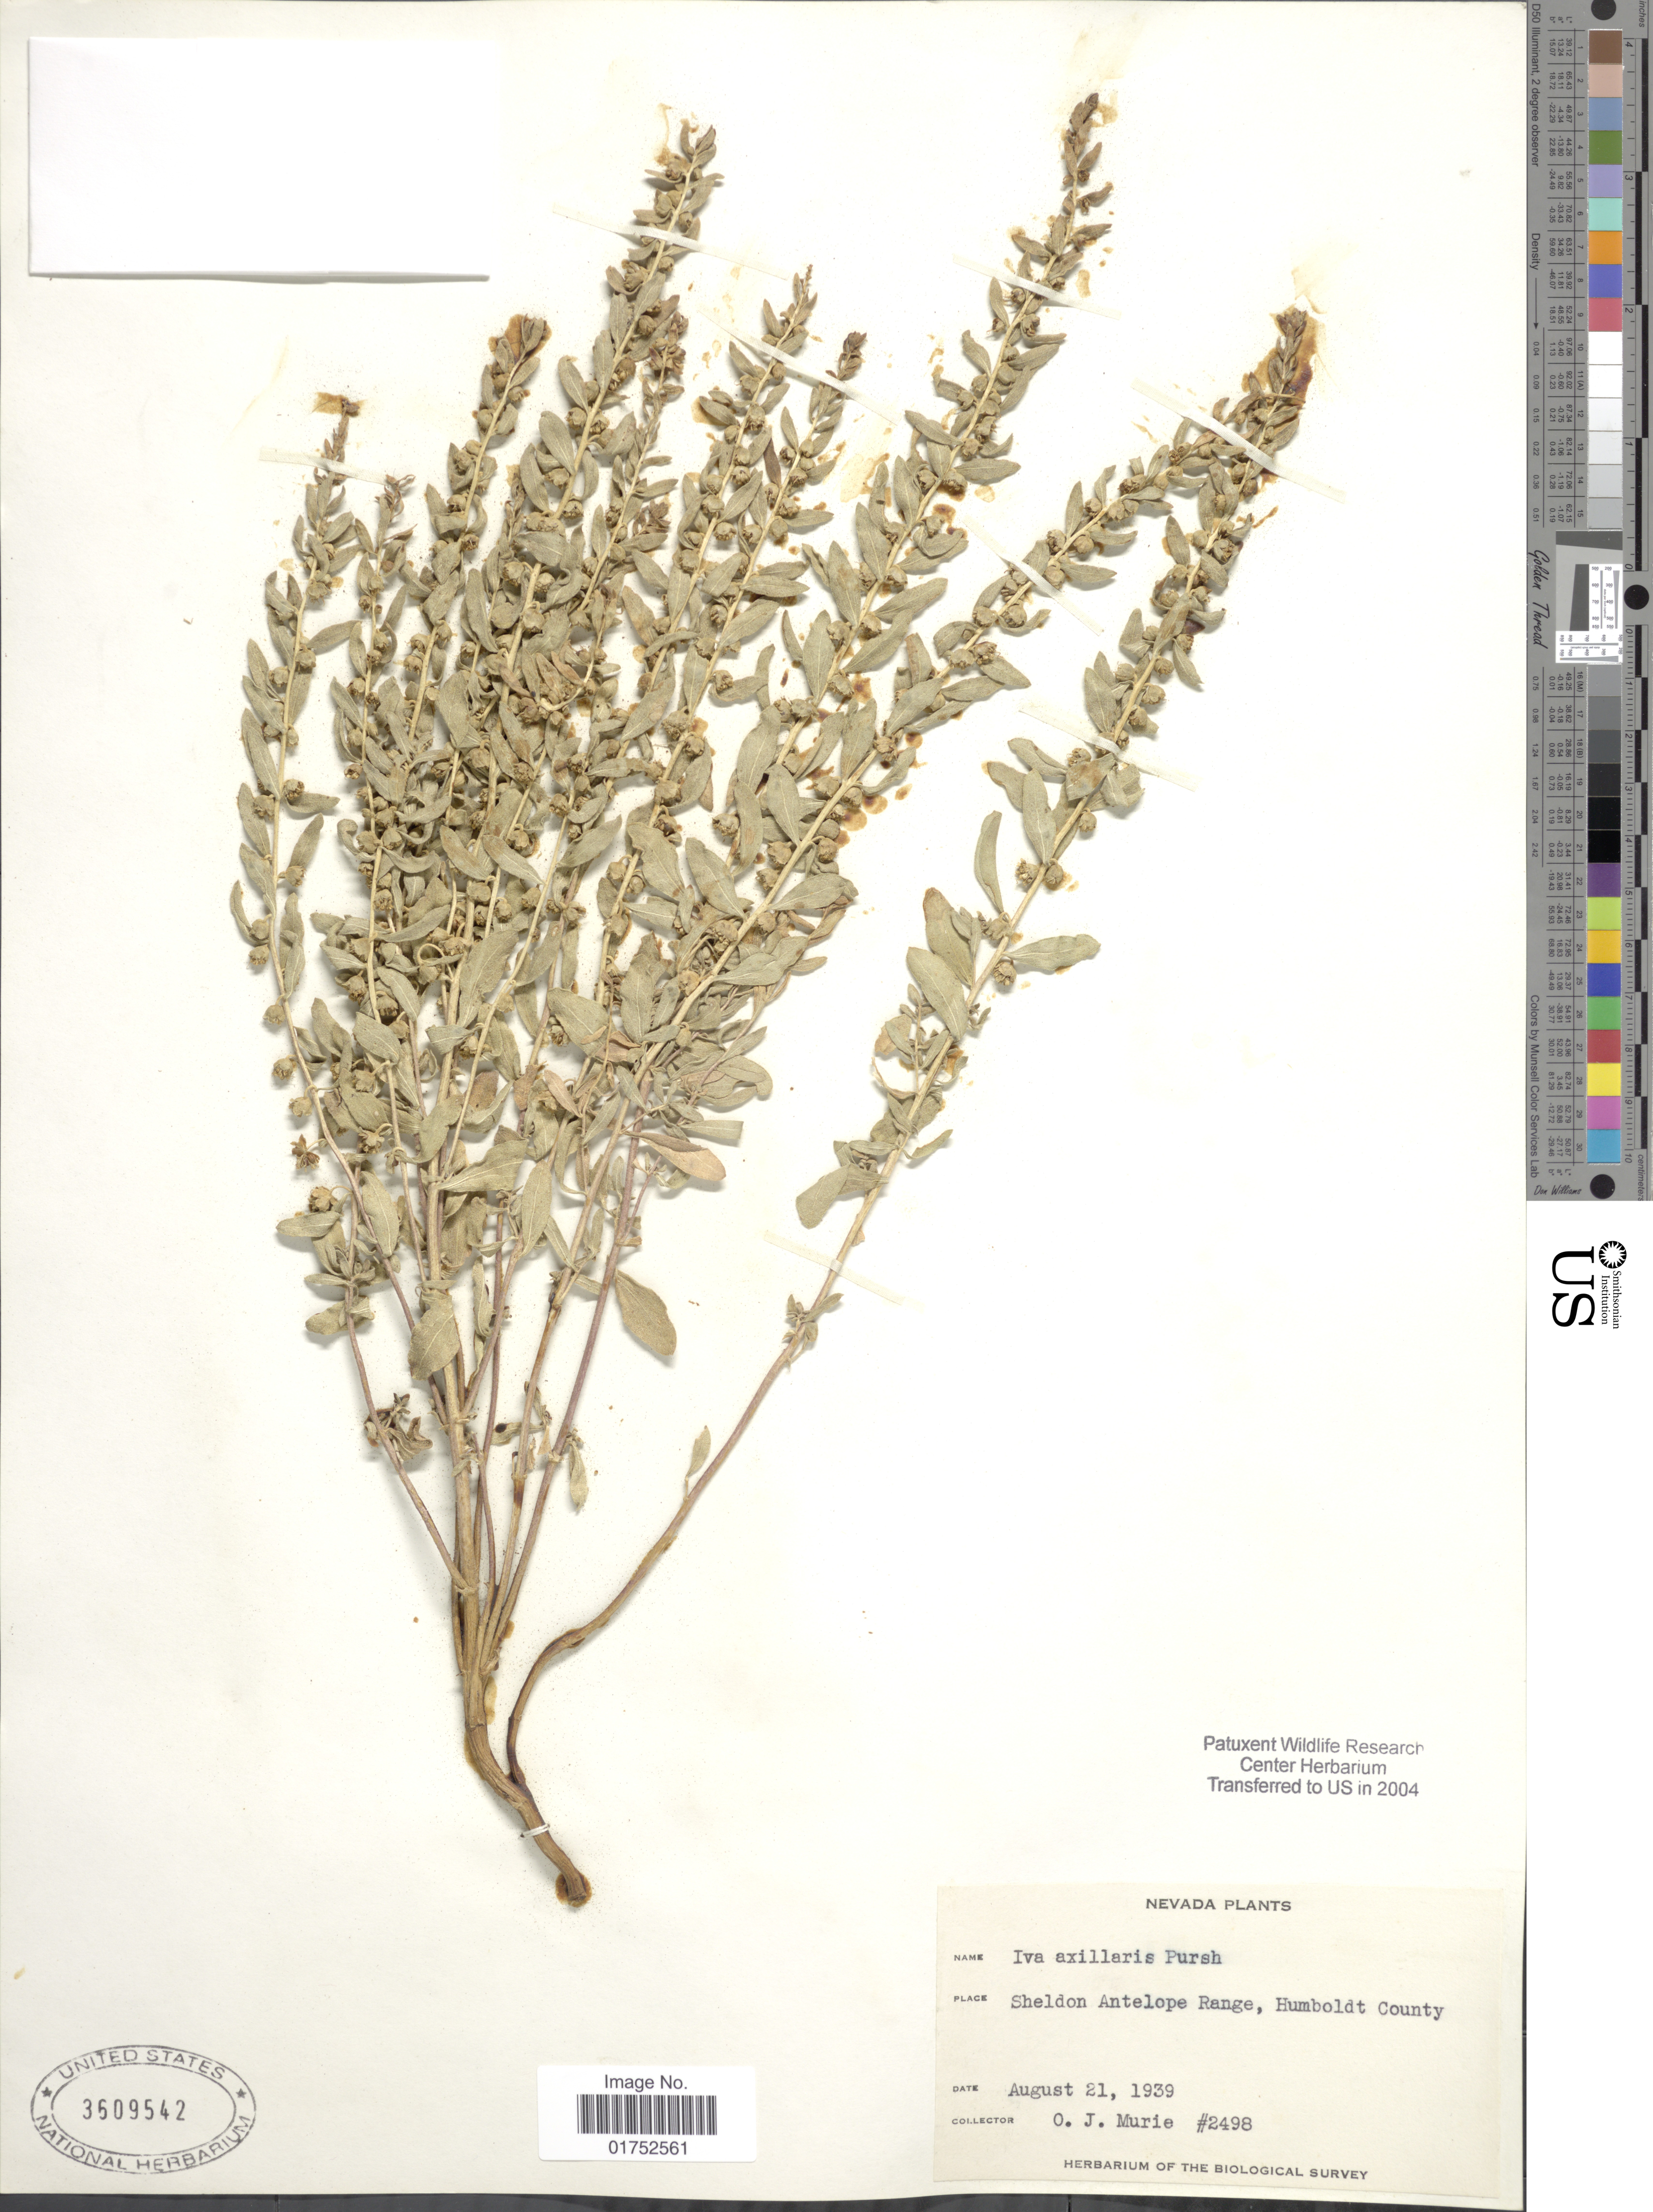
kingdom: Plantae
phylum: Tracheophyta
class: Magnoliopsida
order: Asterales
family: Asteraceae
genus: Iva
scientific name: Iva axillaris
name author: Pursh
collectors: O. Murie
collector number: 2498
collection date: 1939-08-21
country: United States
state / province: Nevada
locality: Sheldon Antelope Range, Humboldt County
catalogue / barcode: US 3609542